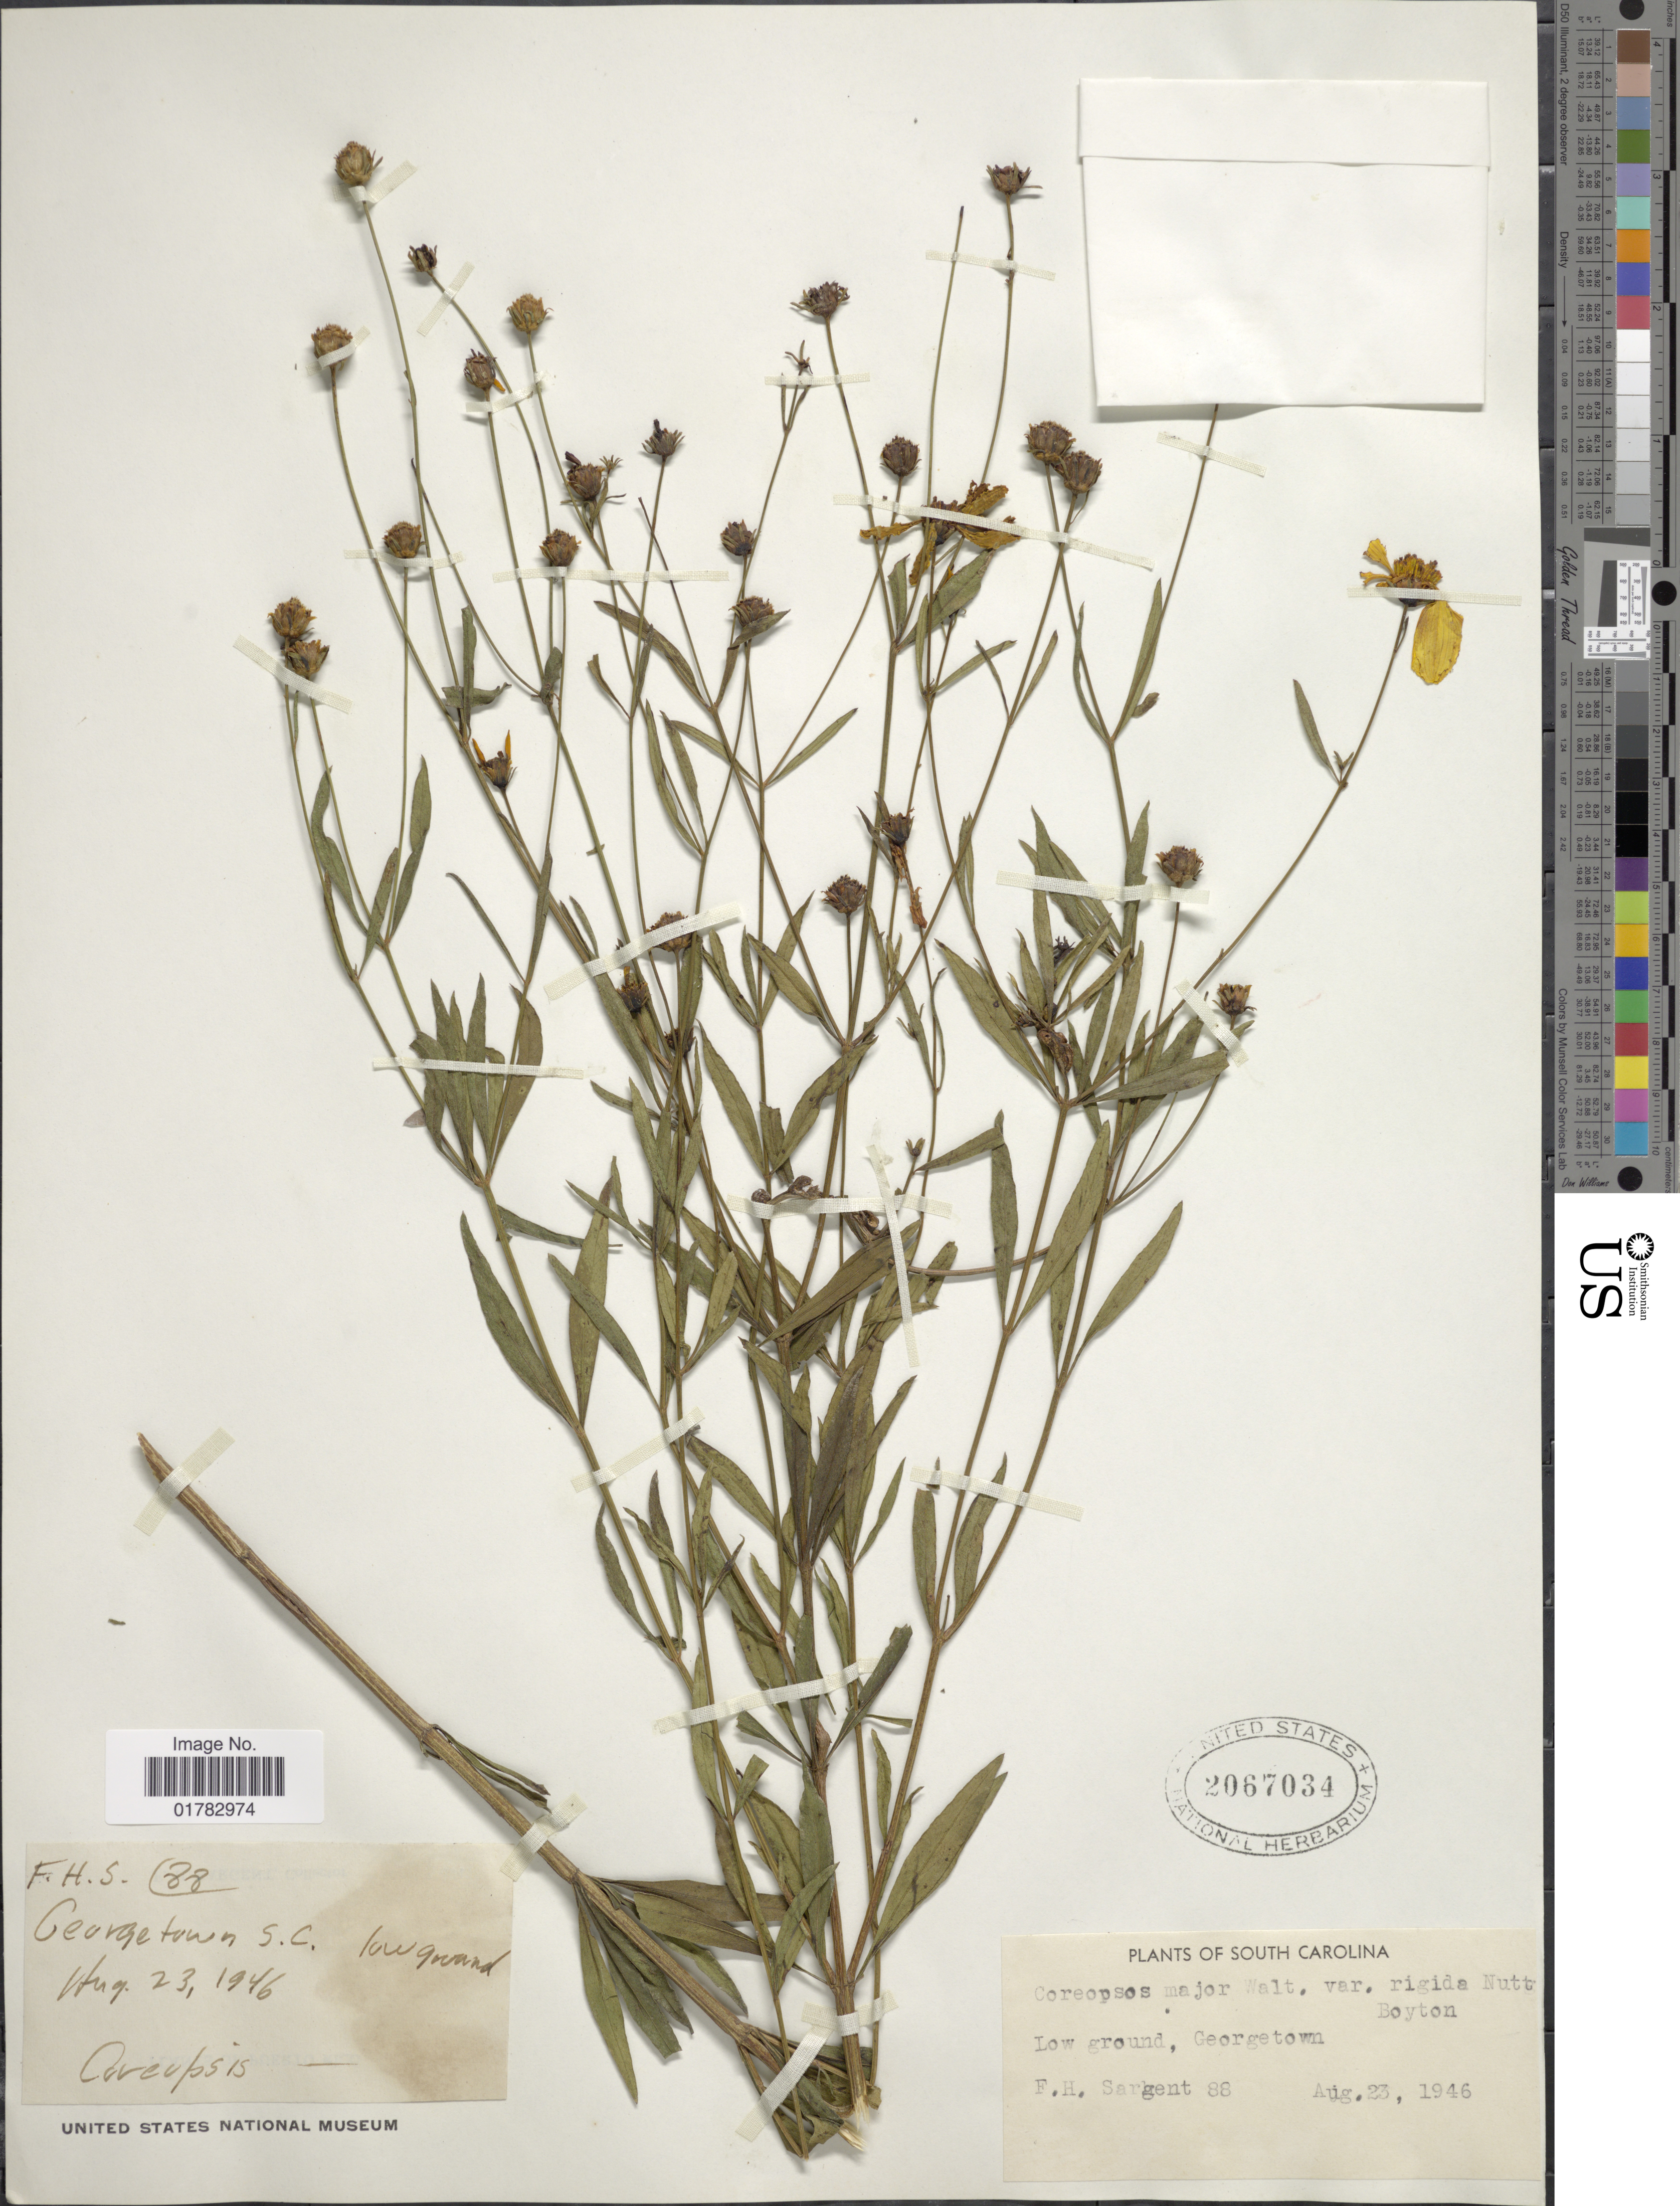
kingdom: Plantae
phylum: Tracheophyta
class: Magnoliopsida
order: Asterales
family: Asteraceae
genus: Coreopsis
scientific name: Coreopsis major var. rigida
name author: (Nutt.) F.E. Boynton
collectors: F. H. Sargent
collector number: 88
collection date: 1946-08-23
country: United States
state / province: South Carolina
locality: Low ground, Georgetown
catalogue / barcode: US 2067034